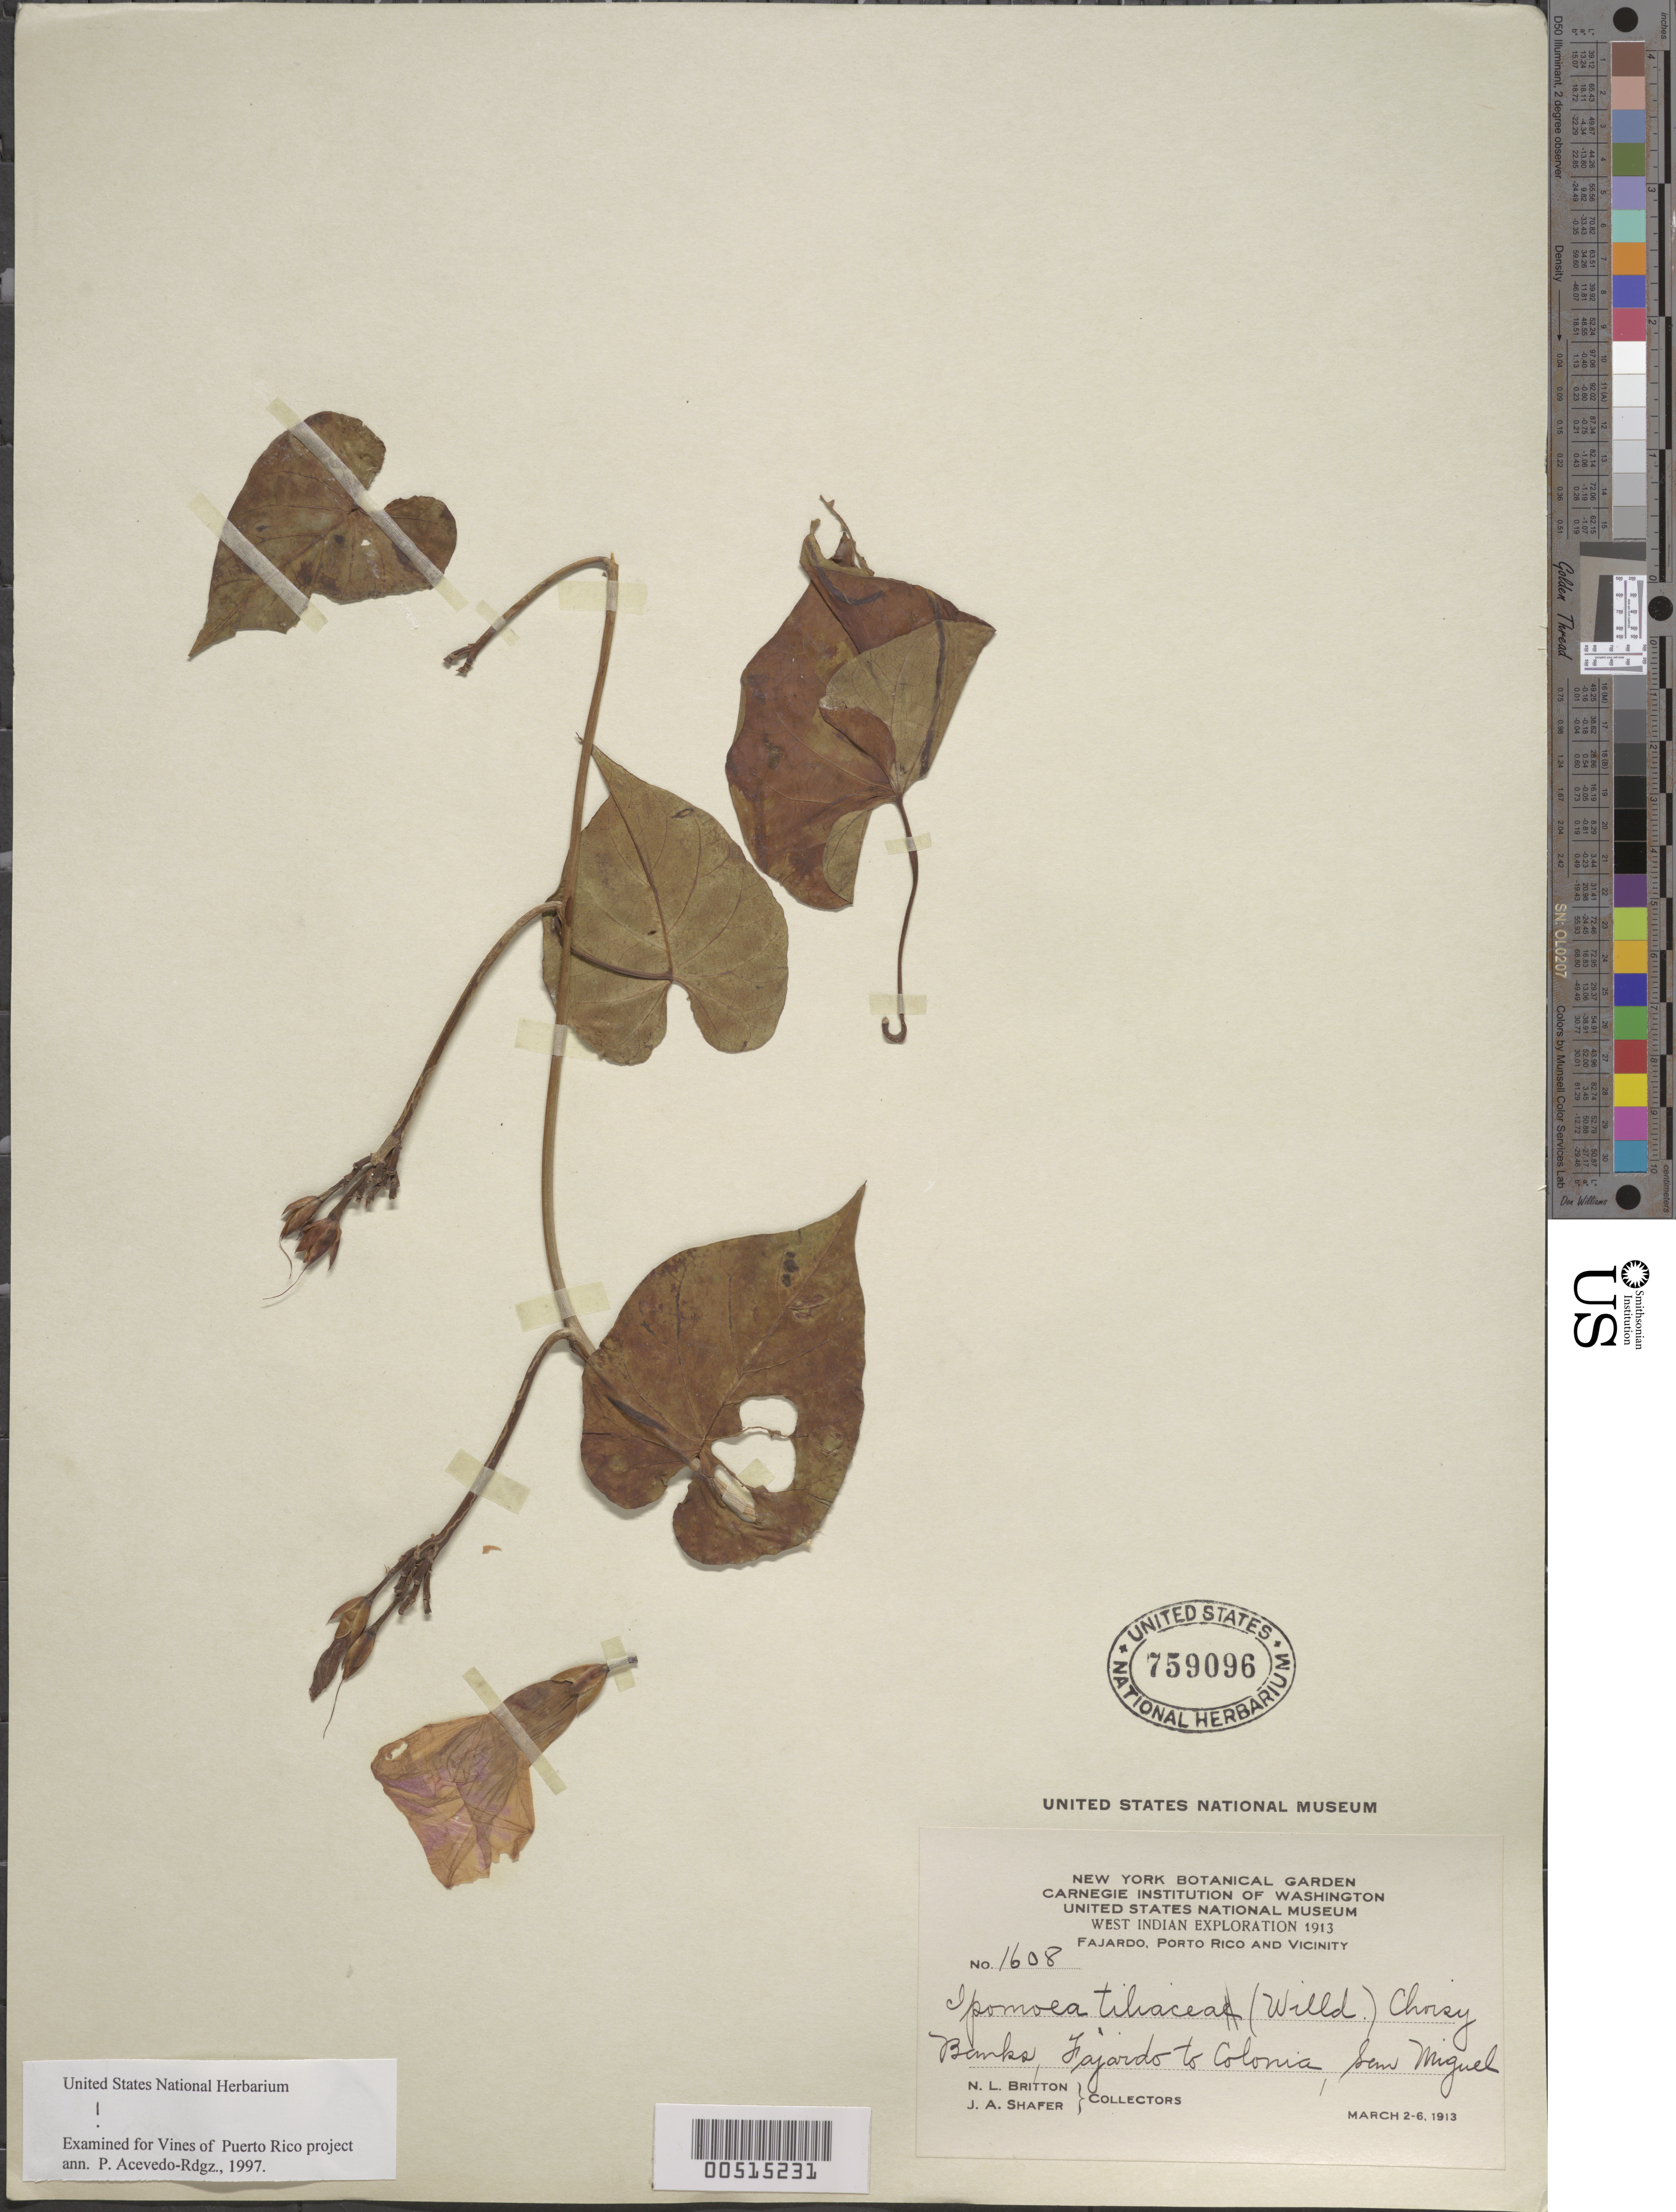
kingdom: Plantae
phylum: Tracheophyta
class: Magnoliopsida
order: Solanales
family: Convolvulaceae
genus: Ipomoea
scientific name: Ipomoea tiliacea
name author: (Willd.) Choisy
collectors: N. Britton & J. A. Shafer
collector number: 1608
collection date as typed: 02 Mar 1913 to 06 Mar 1913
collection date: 1913-03-02/1913-03-06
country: Puerto Rico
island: Greater Antilles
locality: Fajardo to Colonia, San Miquel. Banks.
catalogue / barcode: US 759096